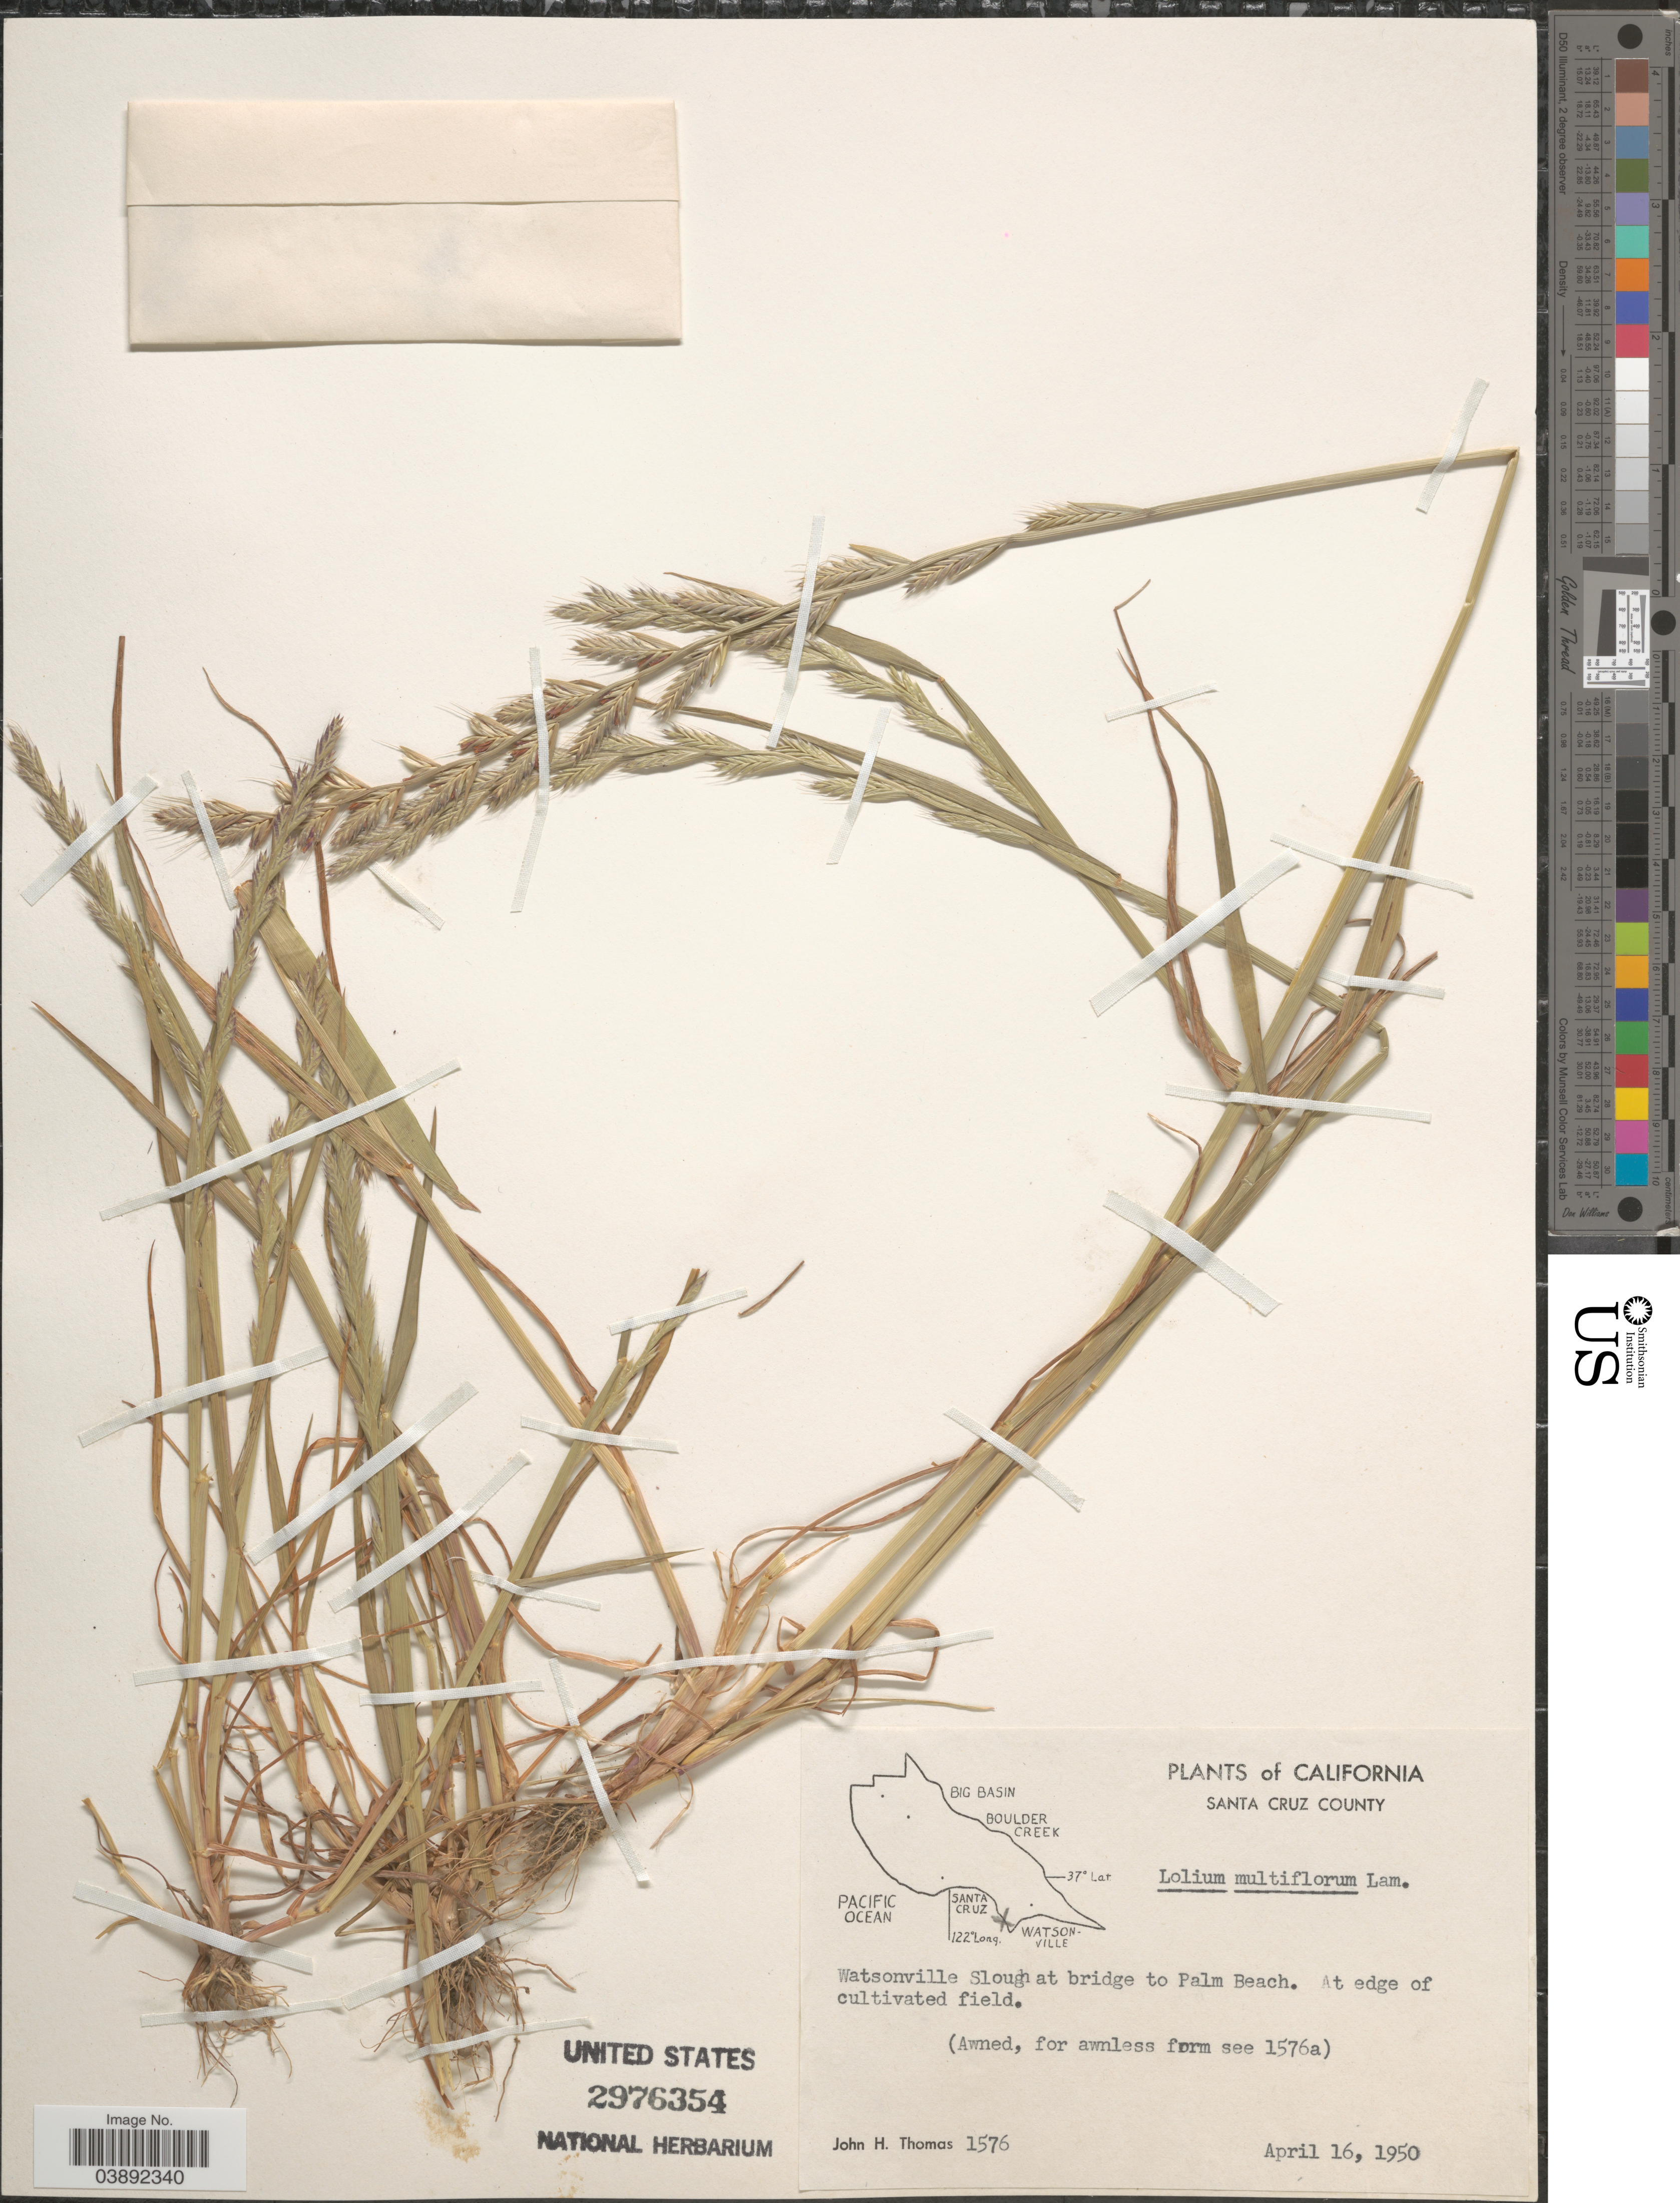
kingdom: Plantae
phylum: Tracheophyta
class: Liliopsida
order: Poales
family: Poaceae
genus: Lolium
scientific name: Lolium multiflorum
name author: Lam.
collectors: J. H. Thomas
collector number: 1576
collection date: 1950-04-16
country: United States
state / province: California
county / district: Santa Cruz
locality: Santa Cruz County. Watsonville Slough at bridge to Palm Beach. At edge of cultivated field.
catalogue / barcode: US 2976354